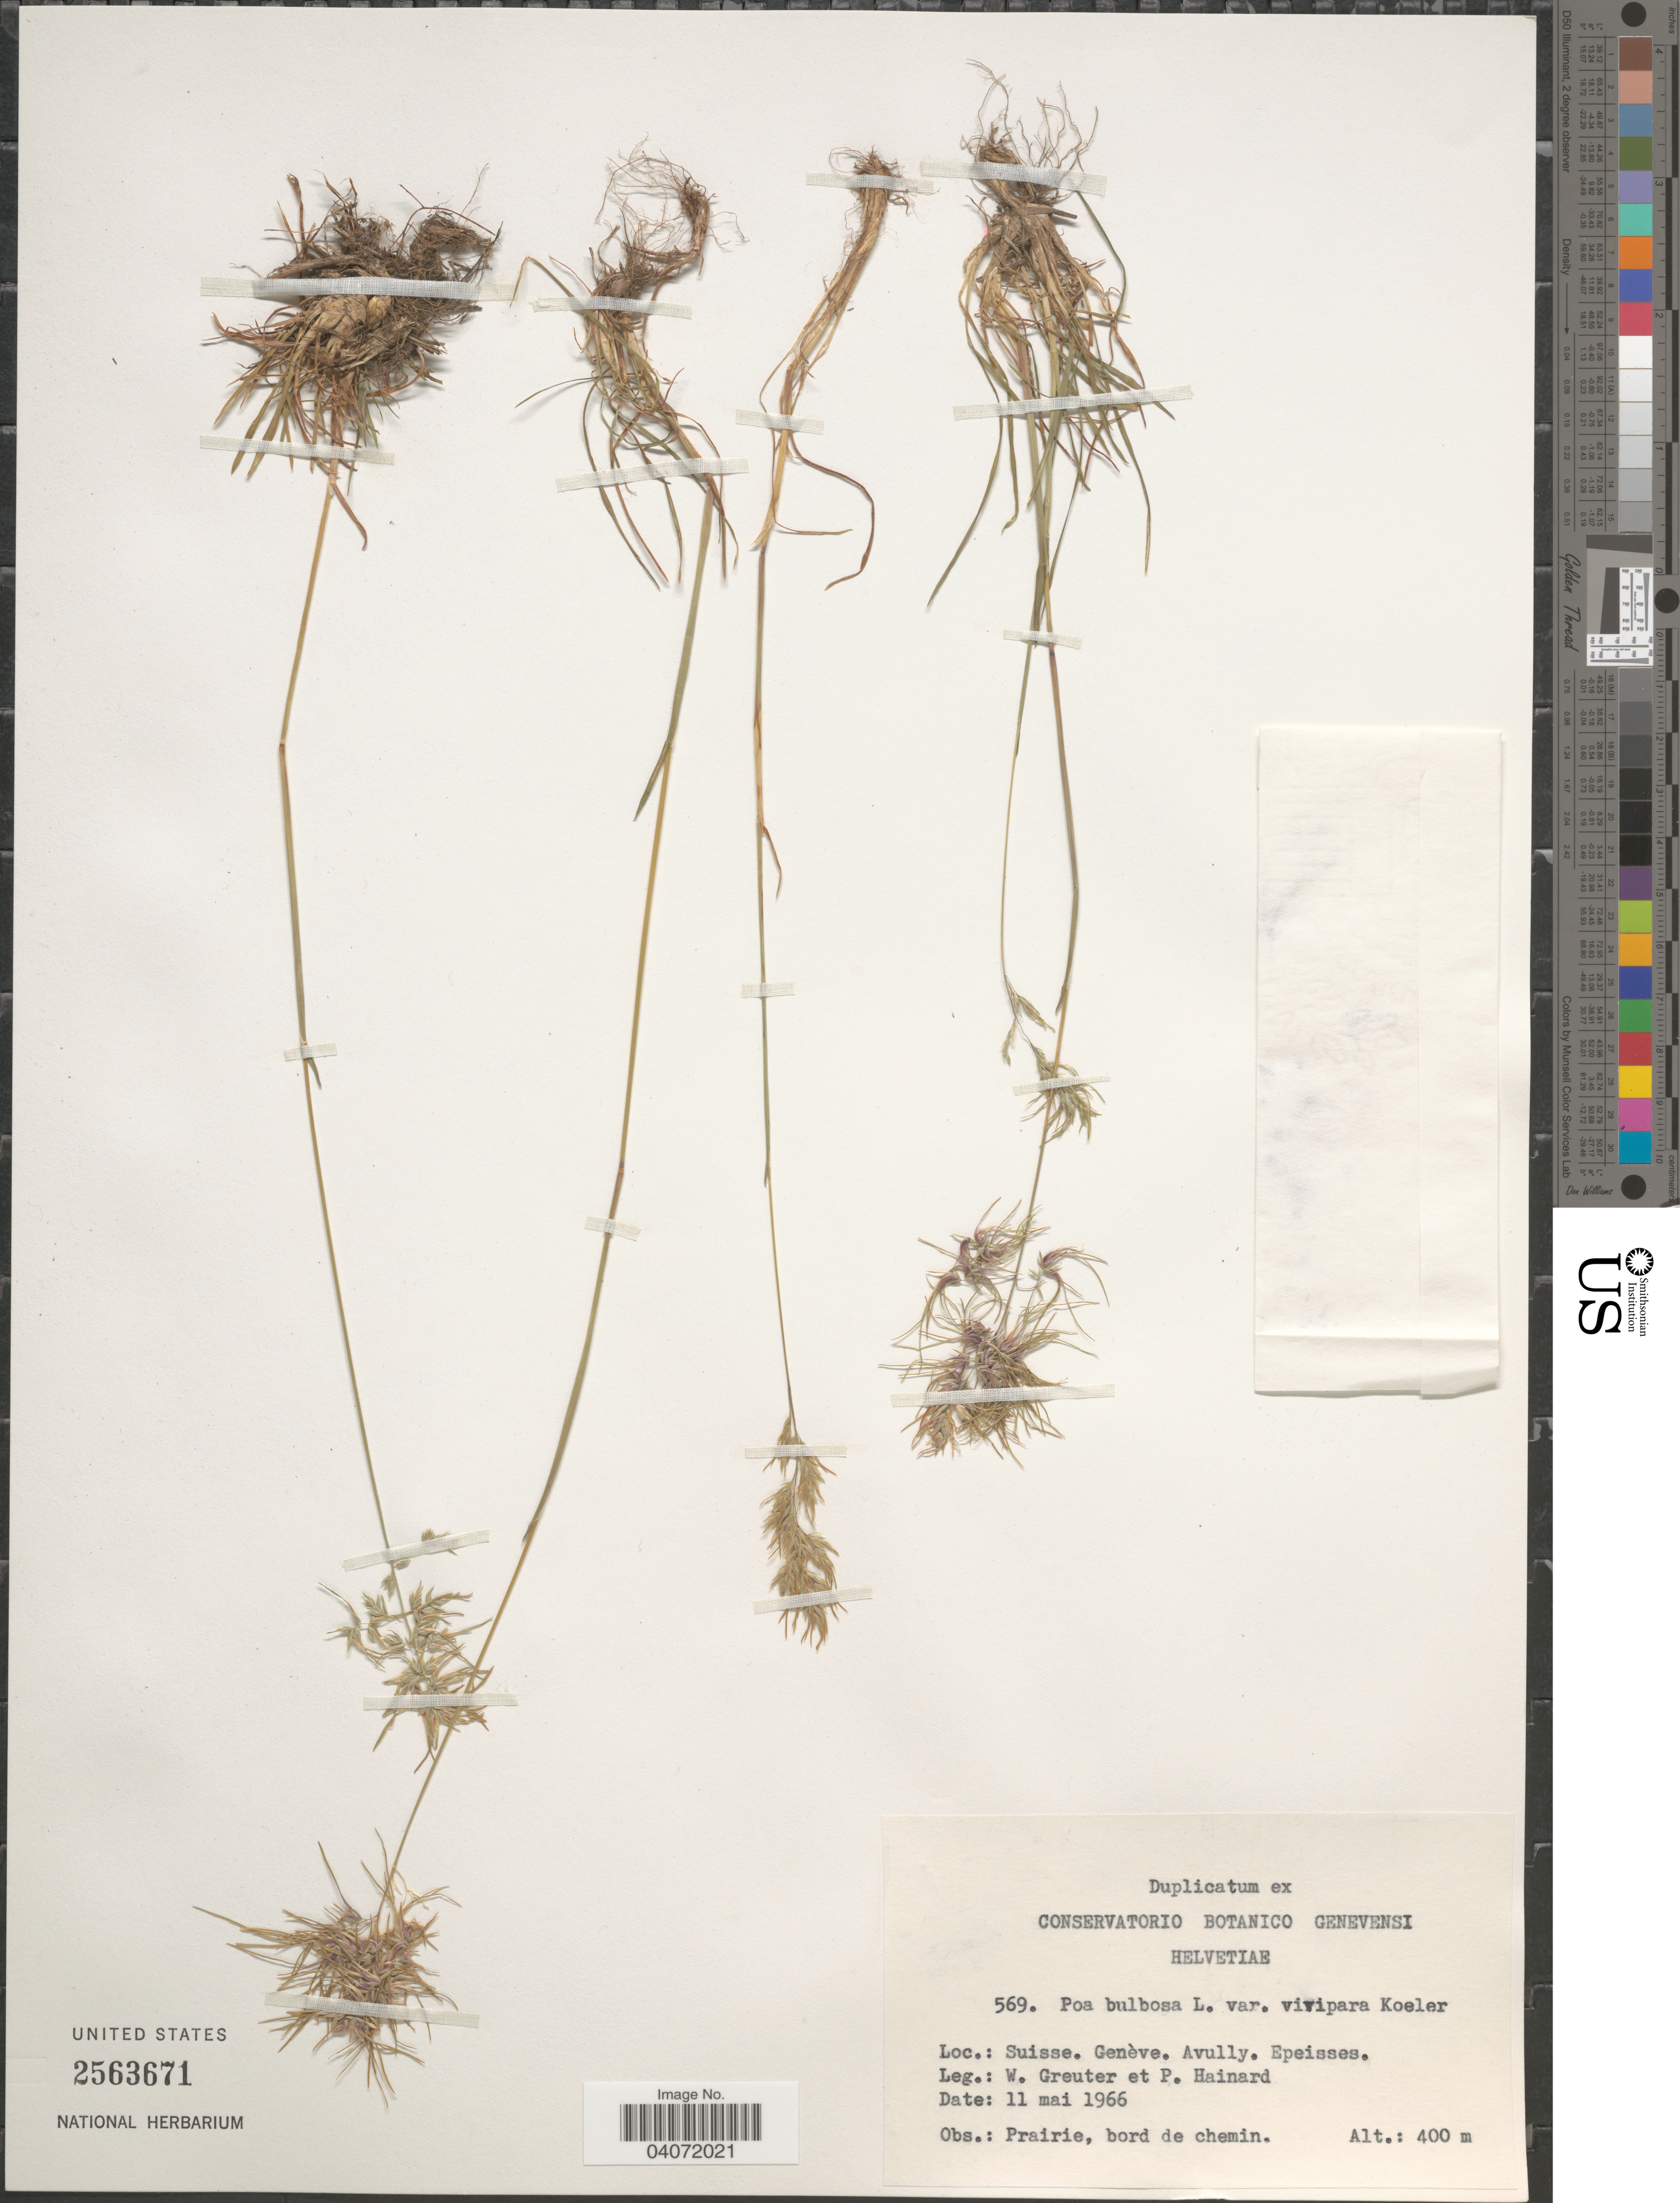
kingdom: Plantae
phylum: Tracheophyta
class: Liliopsida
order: Poales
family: Poaceae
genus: Poa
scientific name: Poa bulbosa subsp. bulbosa var. vivipara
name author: Koeler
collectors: W. Greuter & P. Hainard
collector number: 569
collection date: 1966-05-11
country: Switzerland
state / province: Genève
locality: Suisse. Genève. Avully. Epeisses.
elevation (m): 400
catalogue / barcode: US 2563671